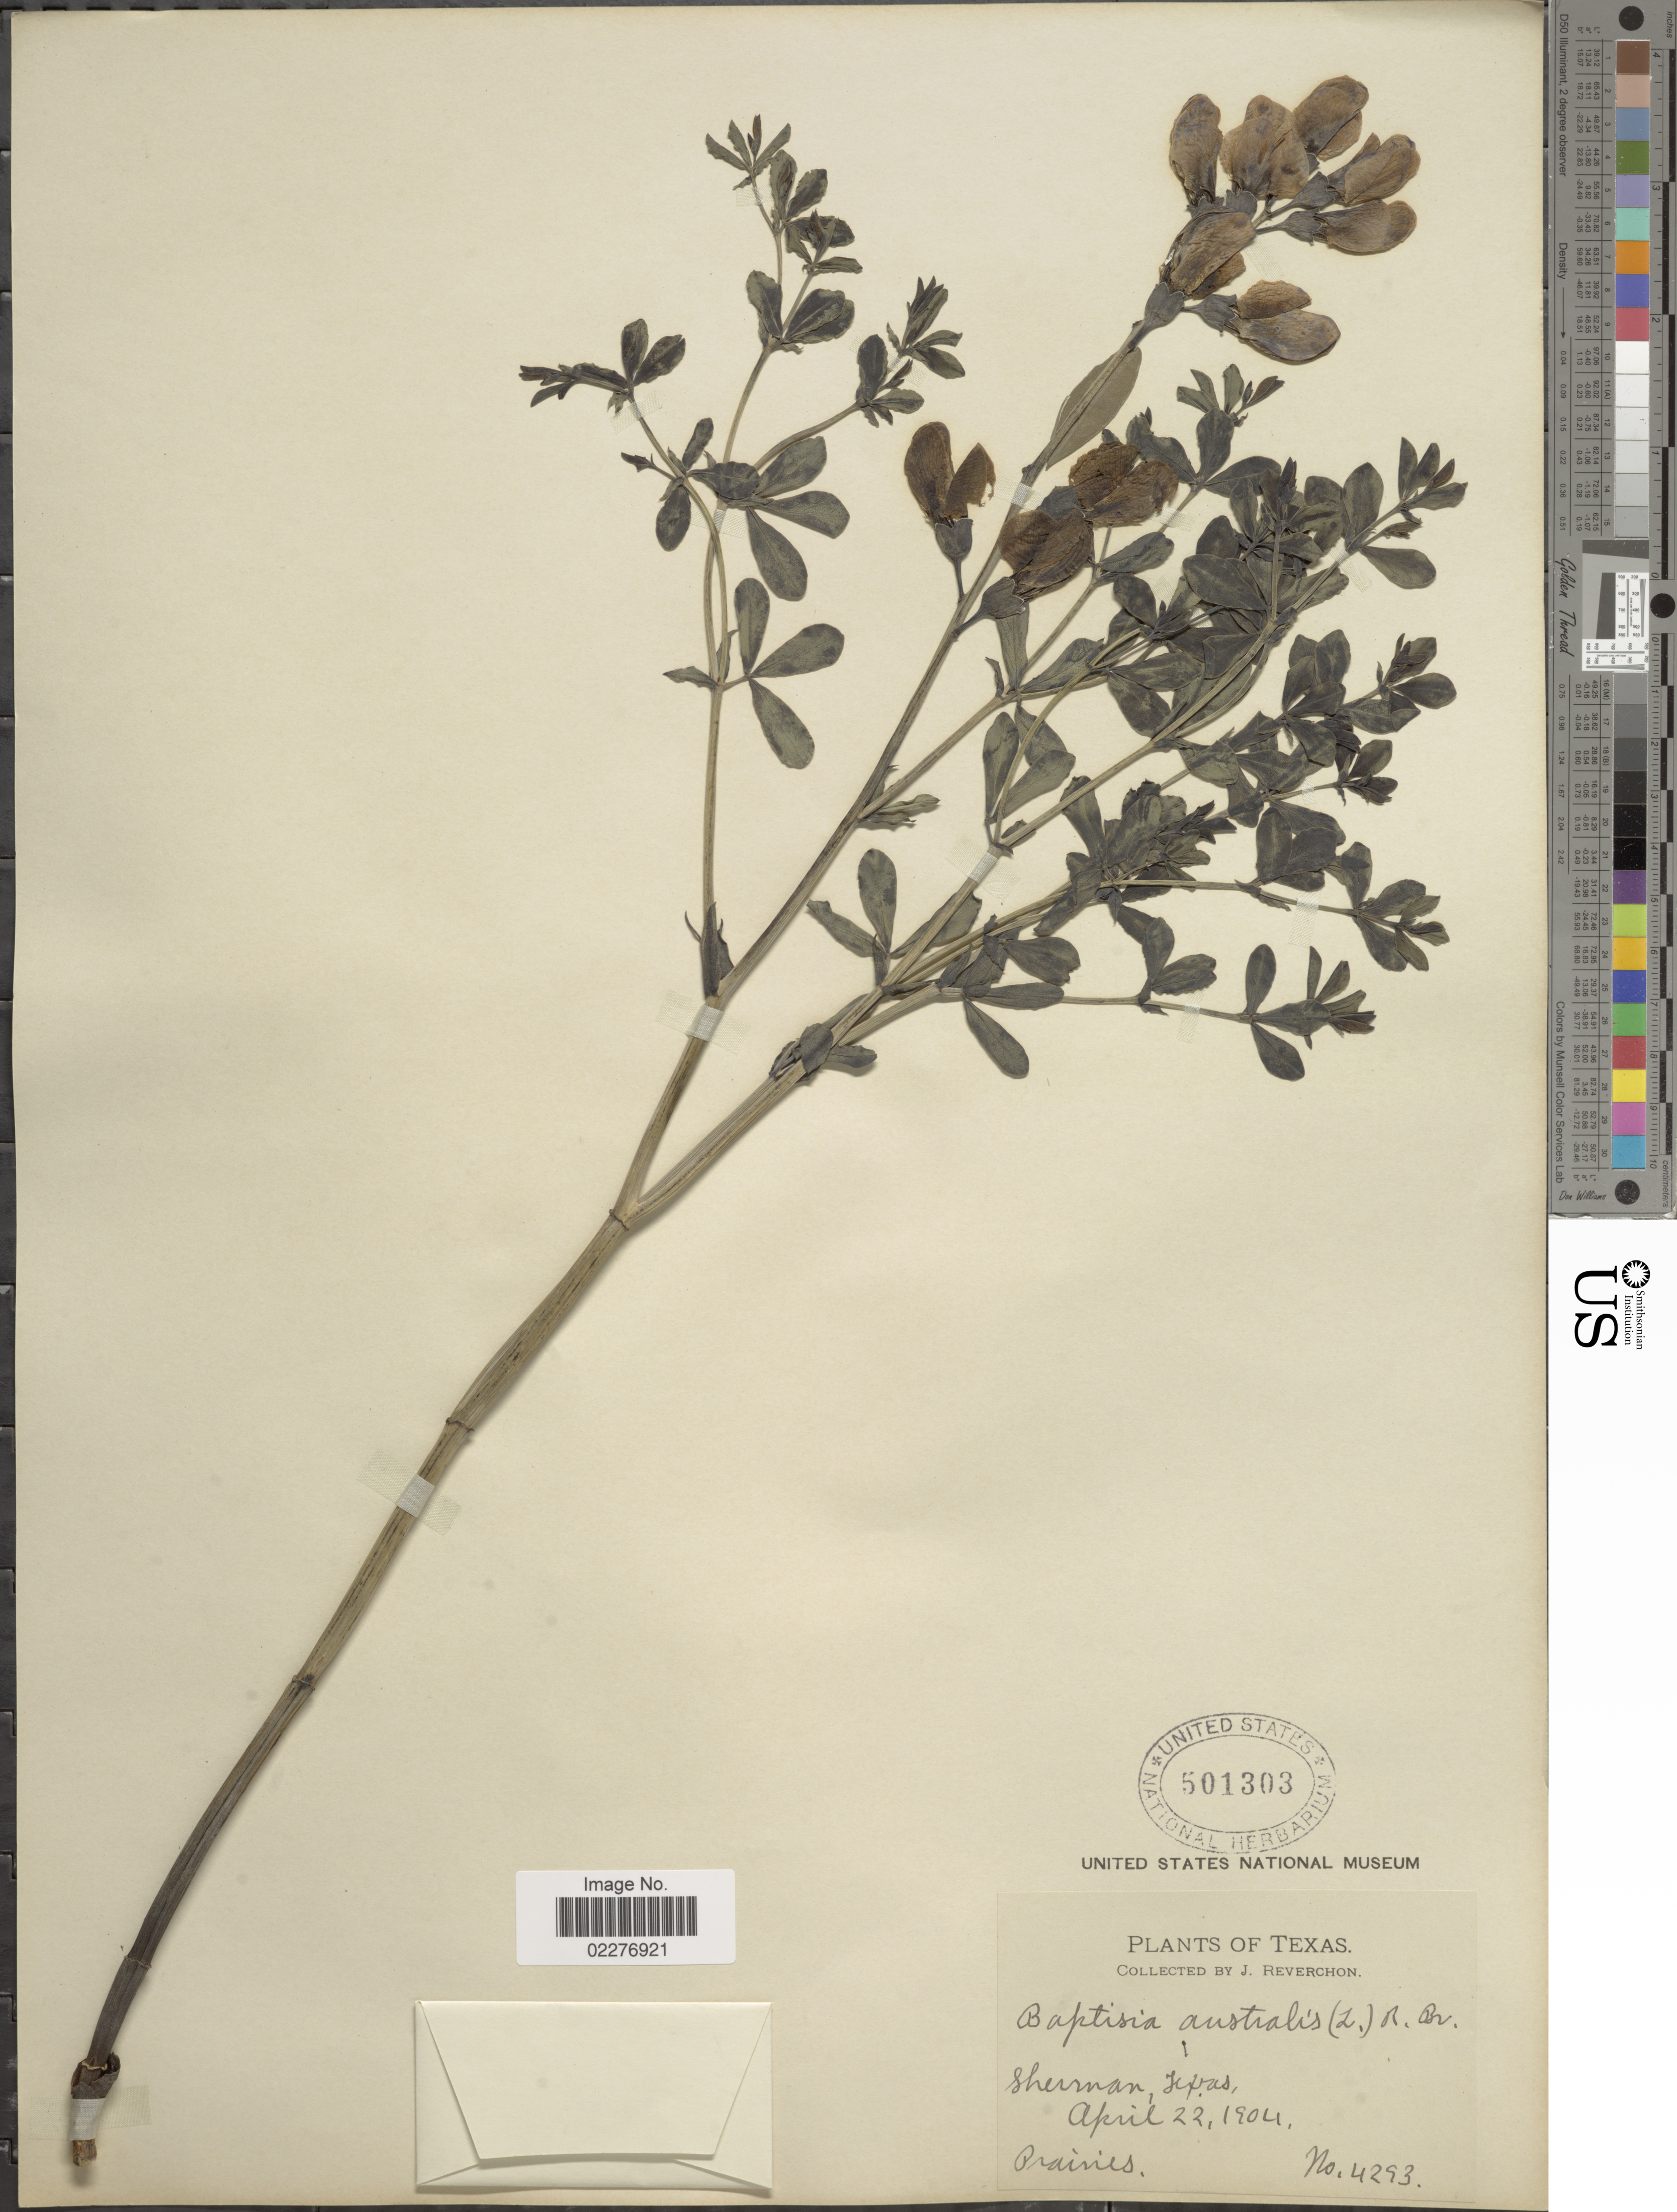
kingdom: Plantae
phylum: Tracheophyta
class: Magnoliopsida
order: Fabales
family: Fabaceae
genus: Baptisia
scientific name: Baptisia minor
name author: Lehm.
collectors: J. Reverchon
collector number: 4293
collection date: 1904-04-22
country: United States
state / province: Texas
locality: Sherman, Prairies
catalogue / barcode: US 501303